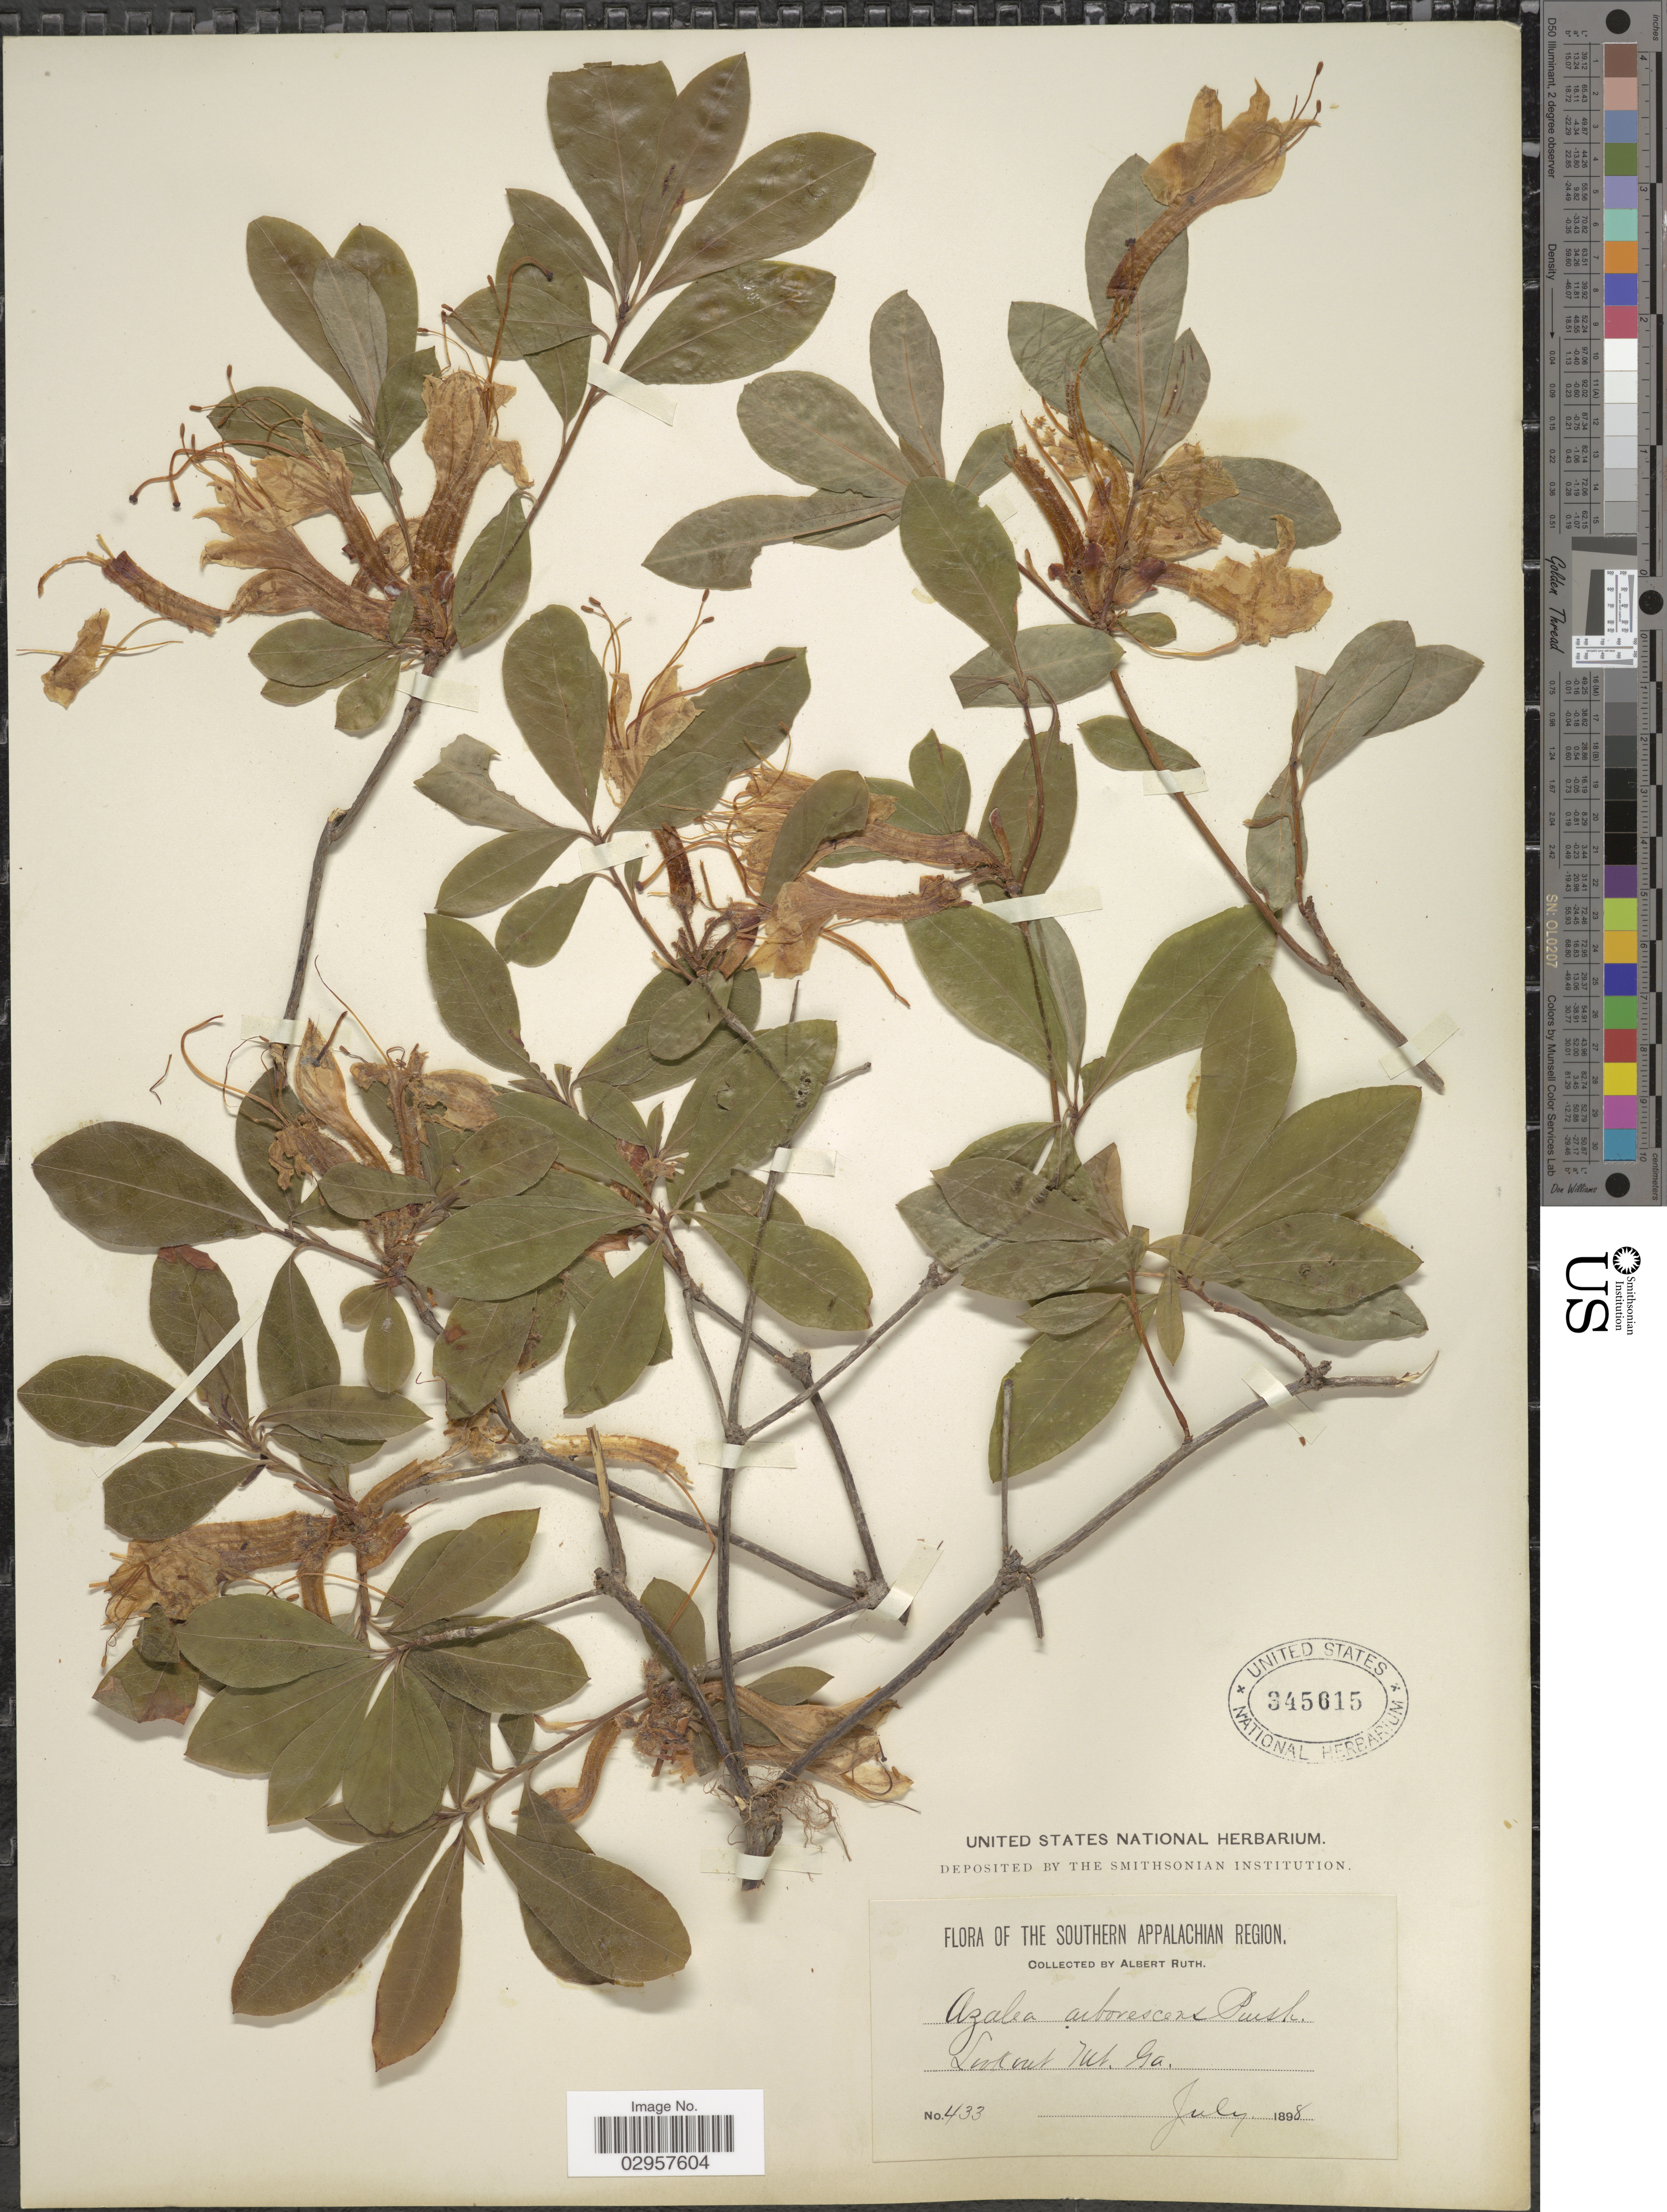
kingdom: Plantae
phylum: Tracheophyta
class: Magnoliopsida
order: Ericales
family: Ericaceae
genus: Rhododendron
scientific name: Rhododendron arborescens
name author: (Pursh) Torr.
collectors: A. Ruth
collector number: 433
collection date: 1898-07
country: United States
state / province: Georgia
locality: Southern Appalachian Region. Lookout Mt.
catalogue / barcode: US 345615